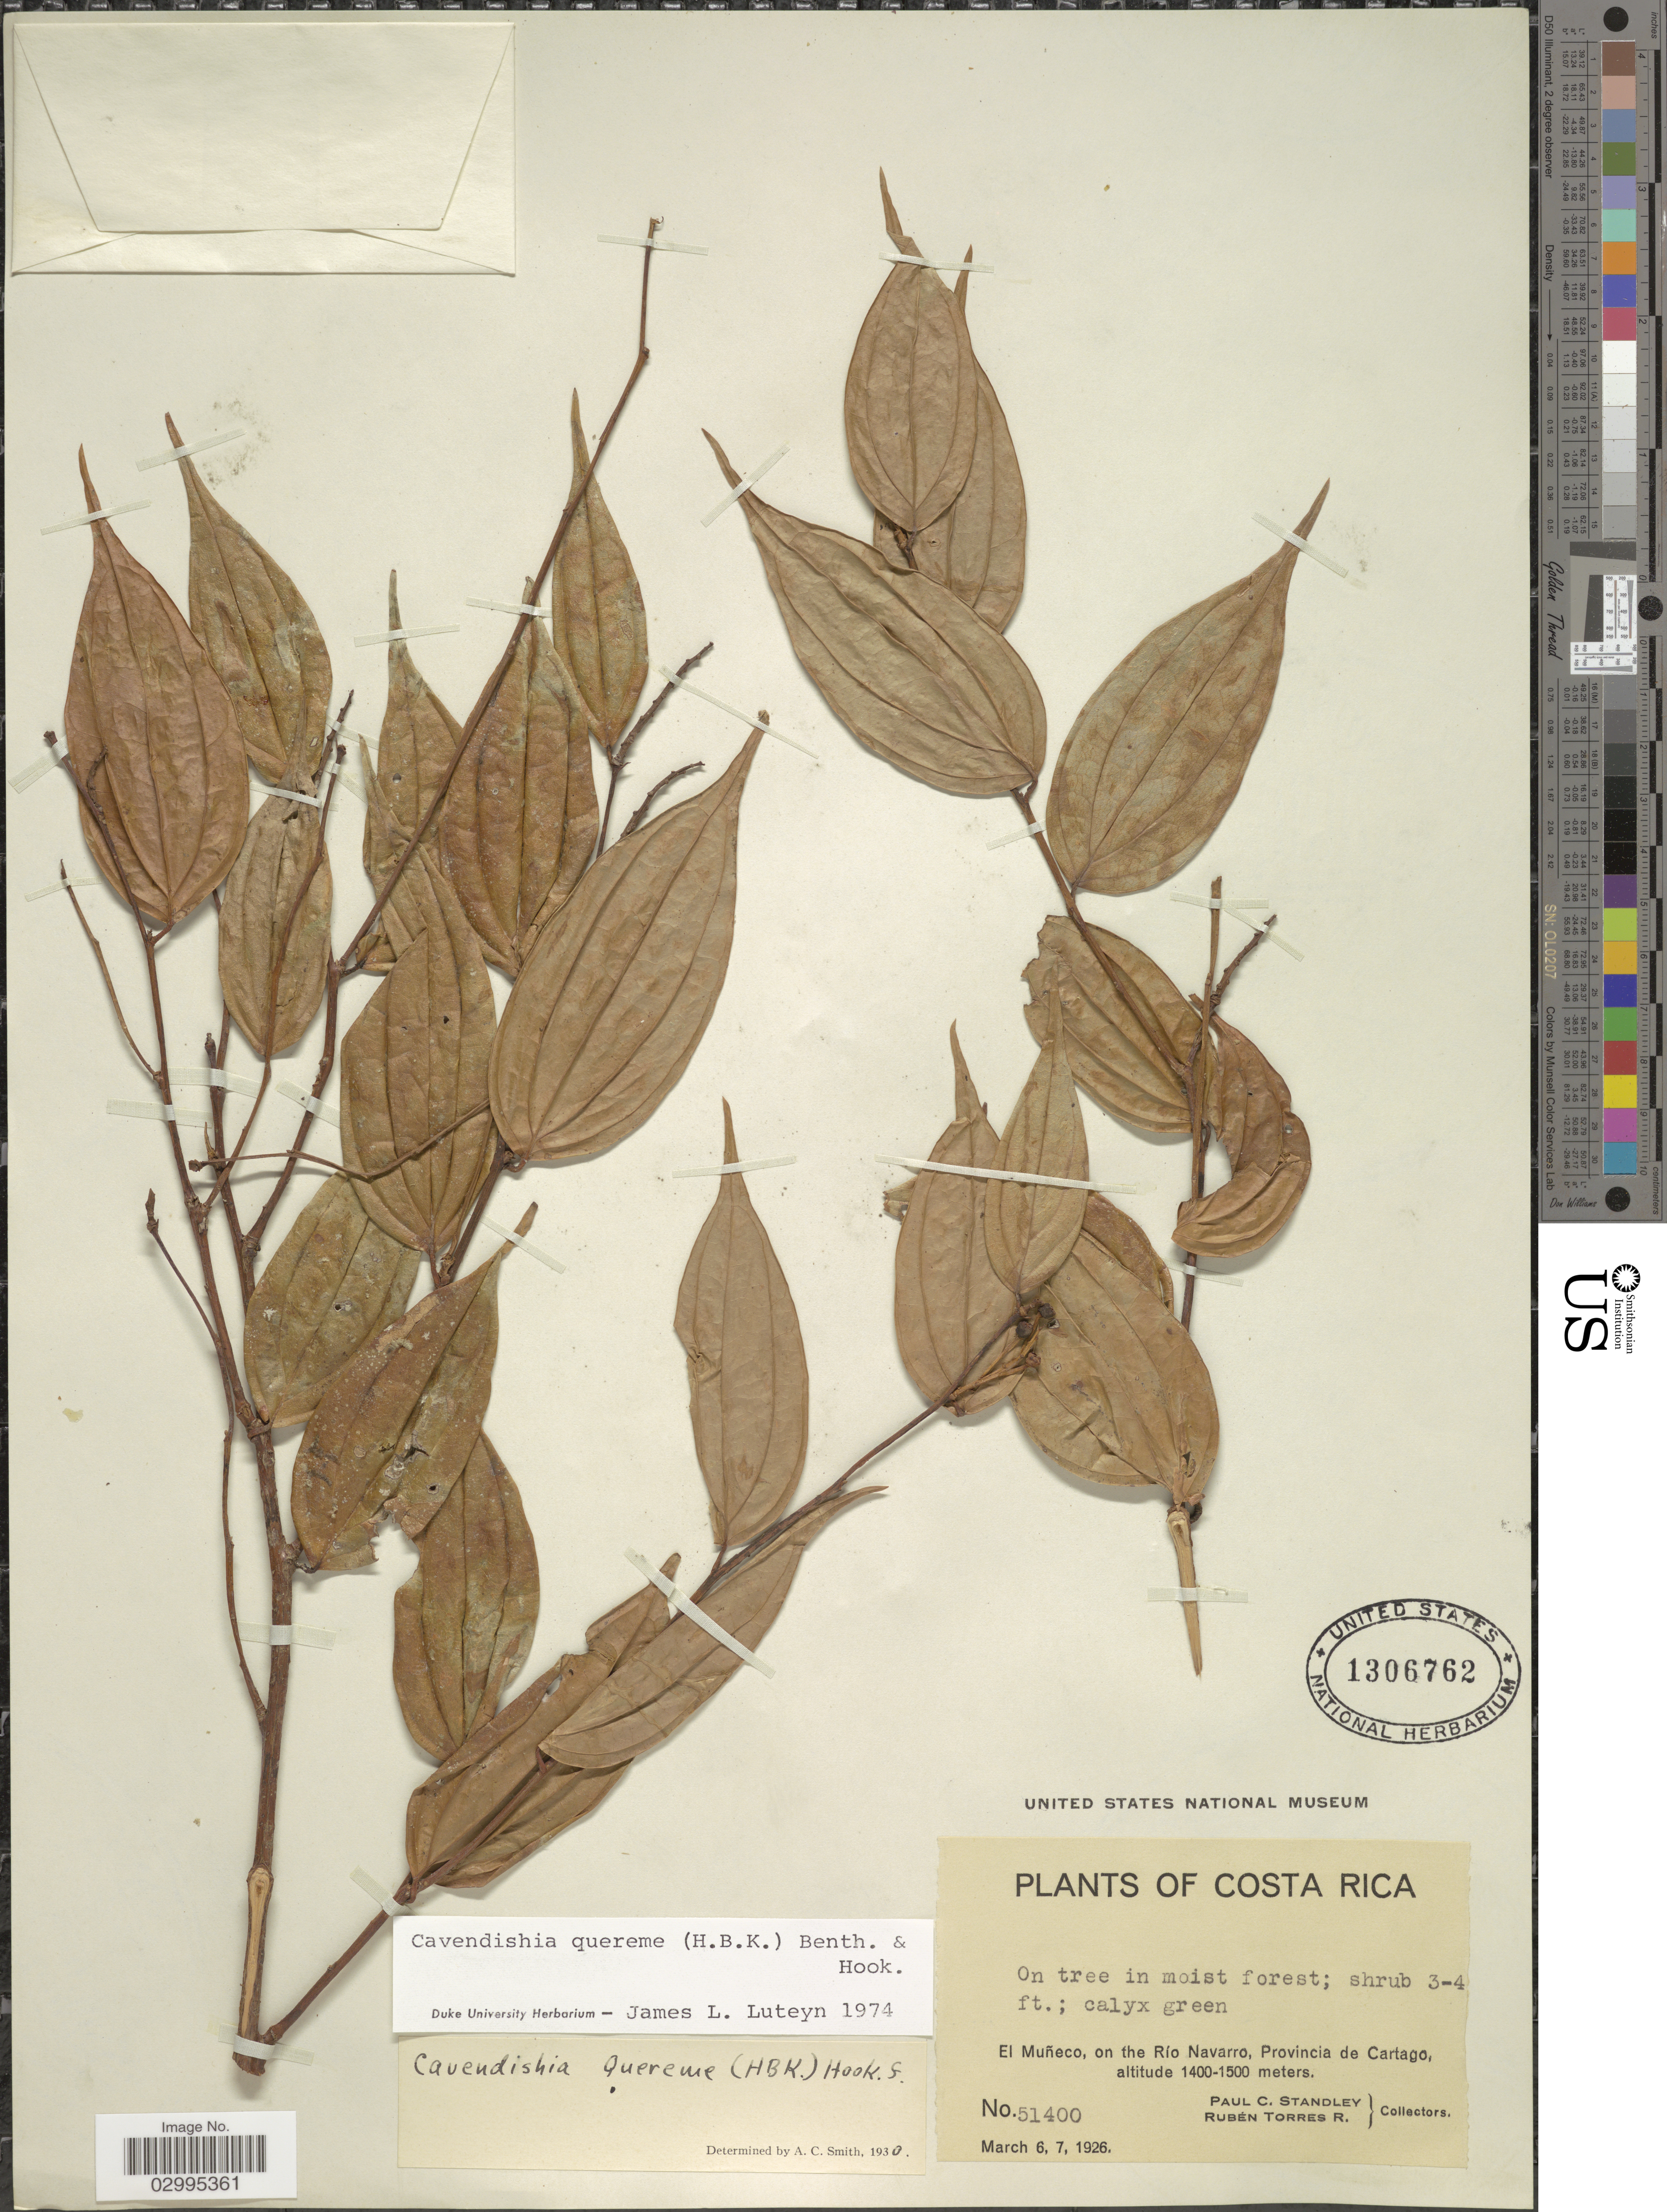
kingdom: Plantae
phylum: Tracheophyta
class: Magnoliopsida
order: Ericales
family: Ericaceae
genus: Cavendishia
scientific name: Cavendishia quereme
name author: (Kunth) Benth. & Hook. f.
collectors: P. C. Standley & R. Torres Rojas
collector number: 51400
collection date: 1926-03-06/1926-03-07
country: Costa Rica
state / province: Cartago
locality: El Muñeco, on the Río Navarro.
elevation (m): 1400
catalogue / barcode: US 1306762